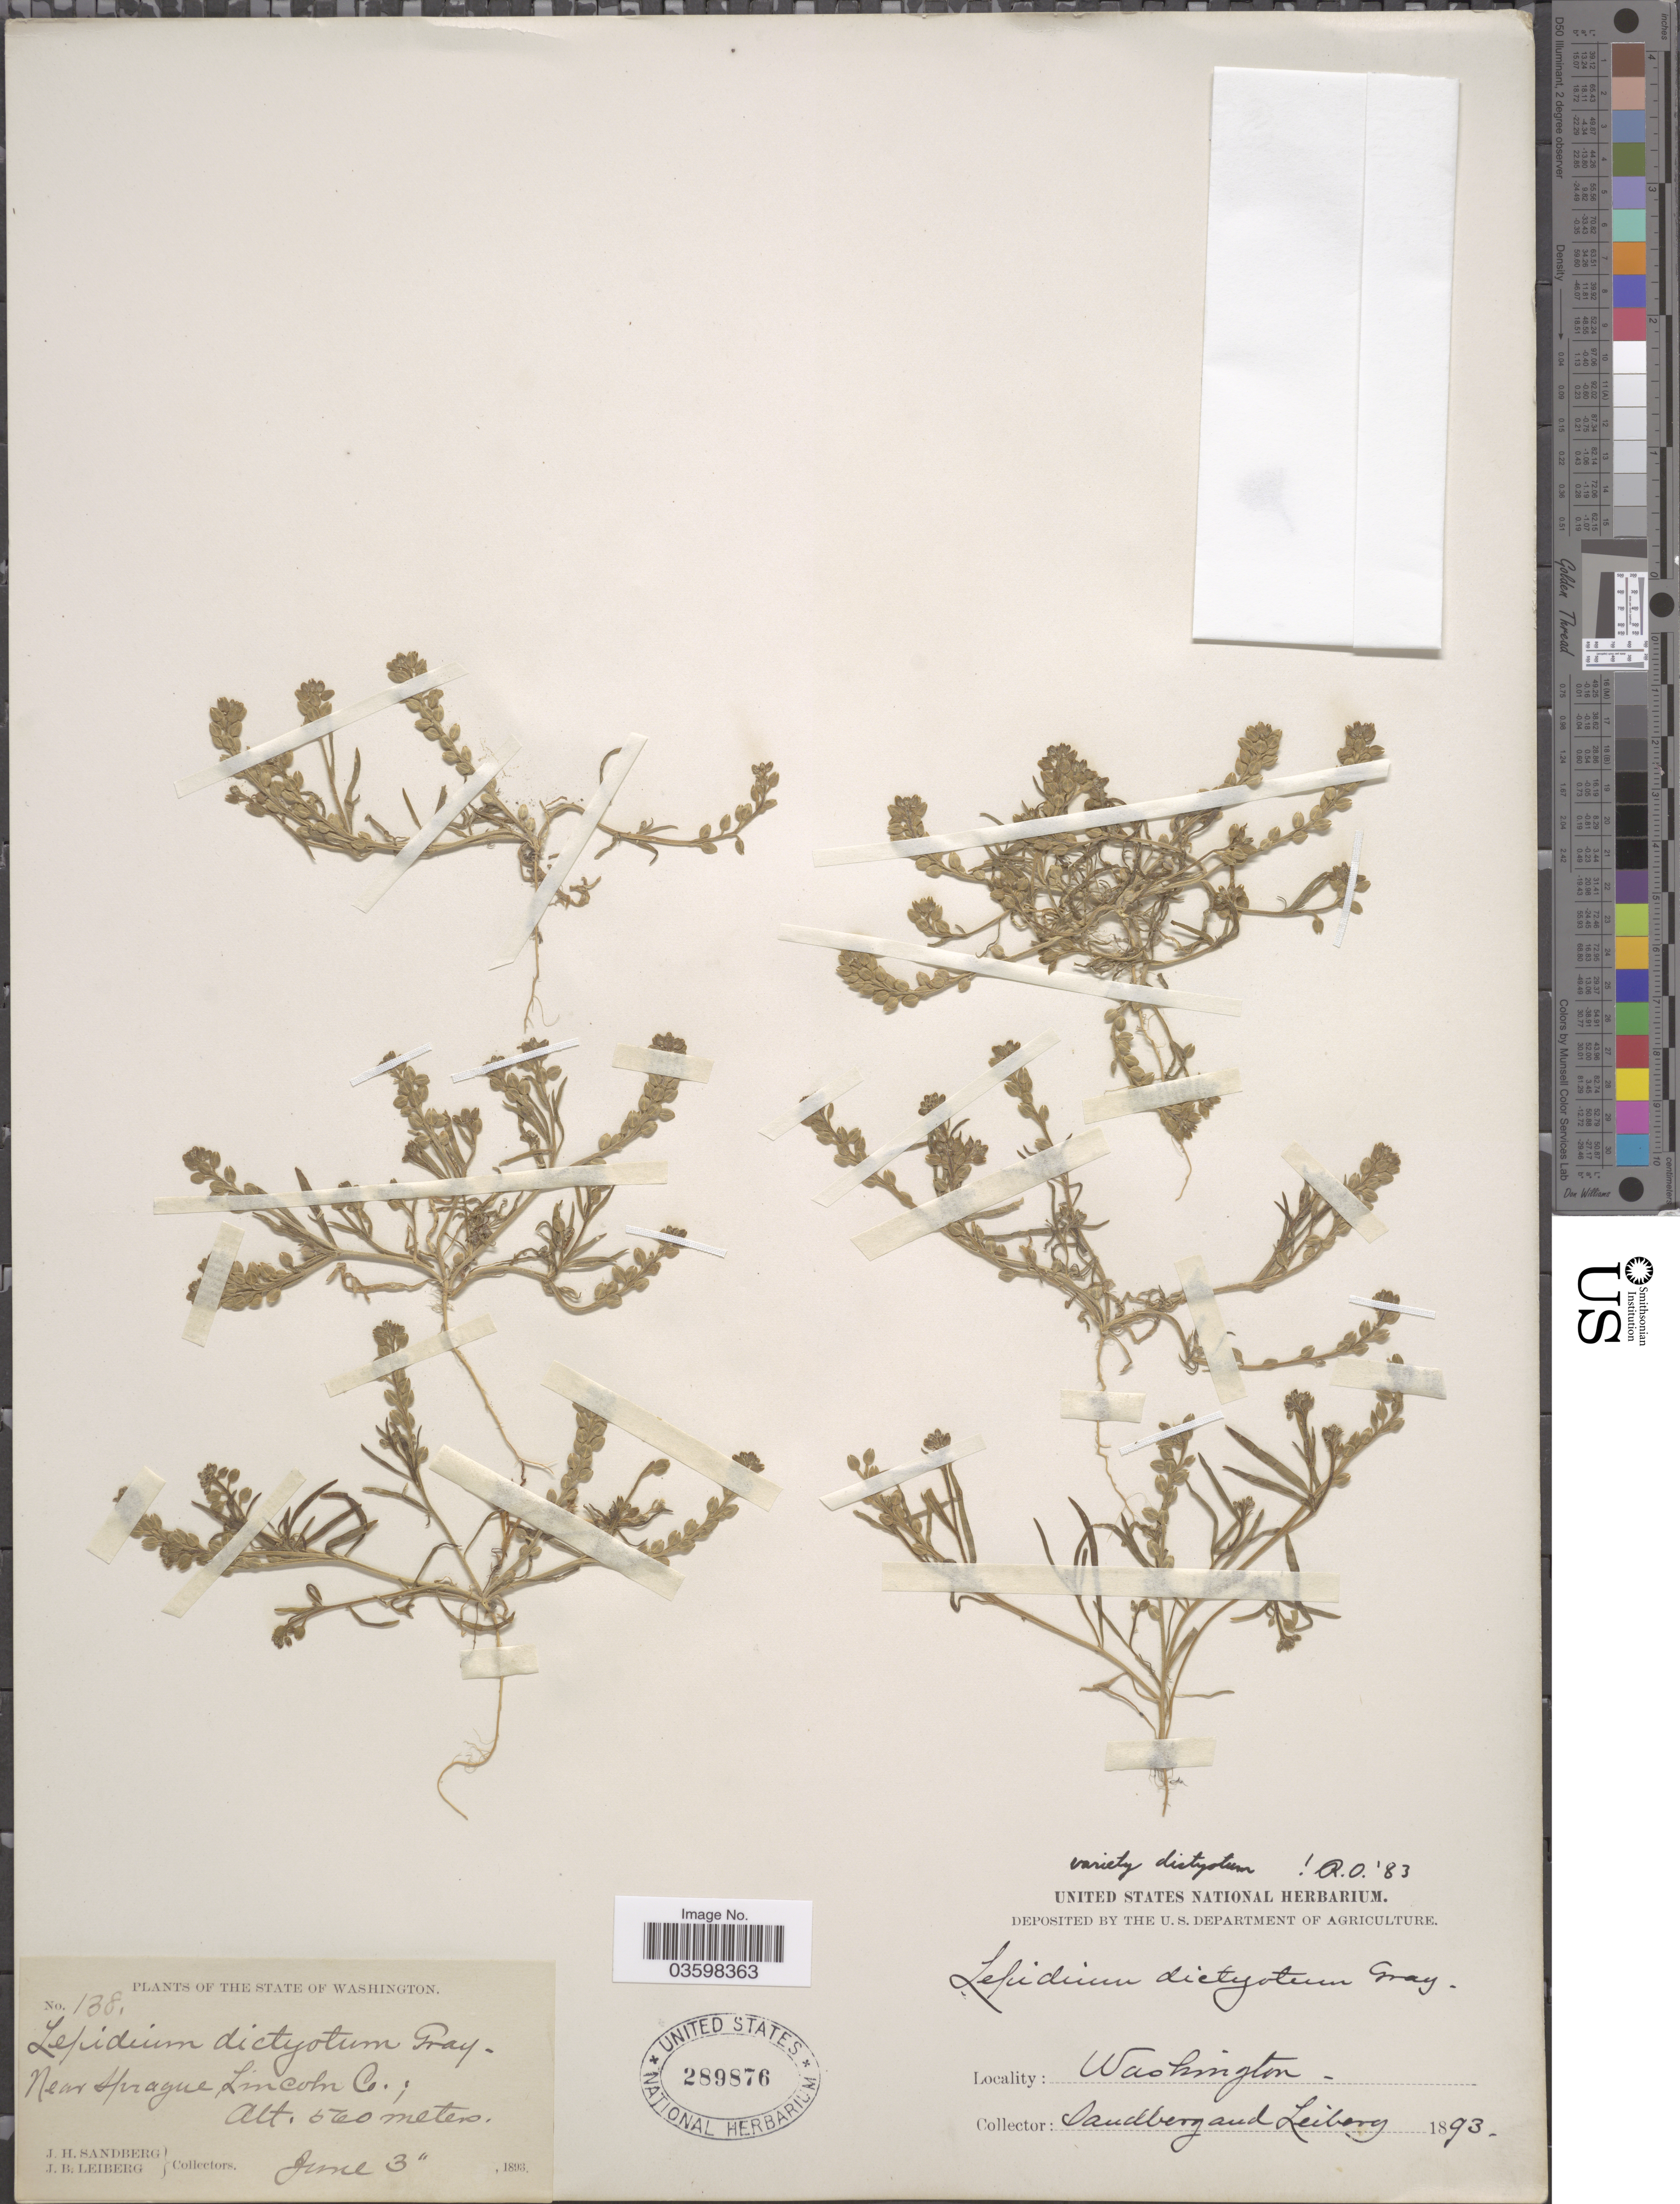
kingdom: Plantae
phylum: Tracheophyta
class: Magnoliopsida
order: Brassicales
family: Brassicaceae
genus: Lepidium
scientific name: Lepidium dictyotum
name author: A. Gray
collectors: J. H. Sandberg & J. B. Leiberg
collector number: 138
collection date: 1893-06-03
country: United States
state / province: Washington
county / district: Lincoln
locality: Near sprague, Lincoln Co.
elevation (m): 560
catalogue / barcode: US 289876